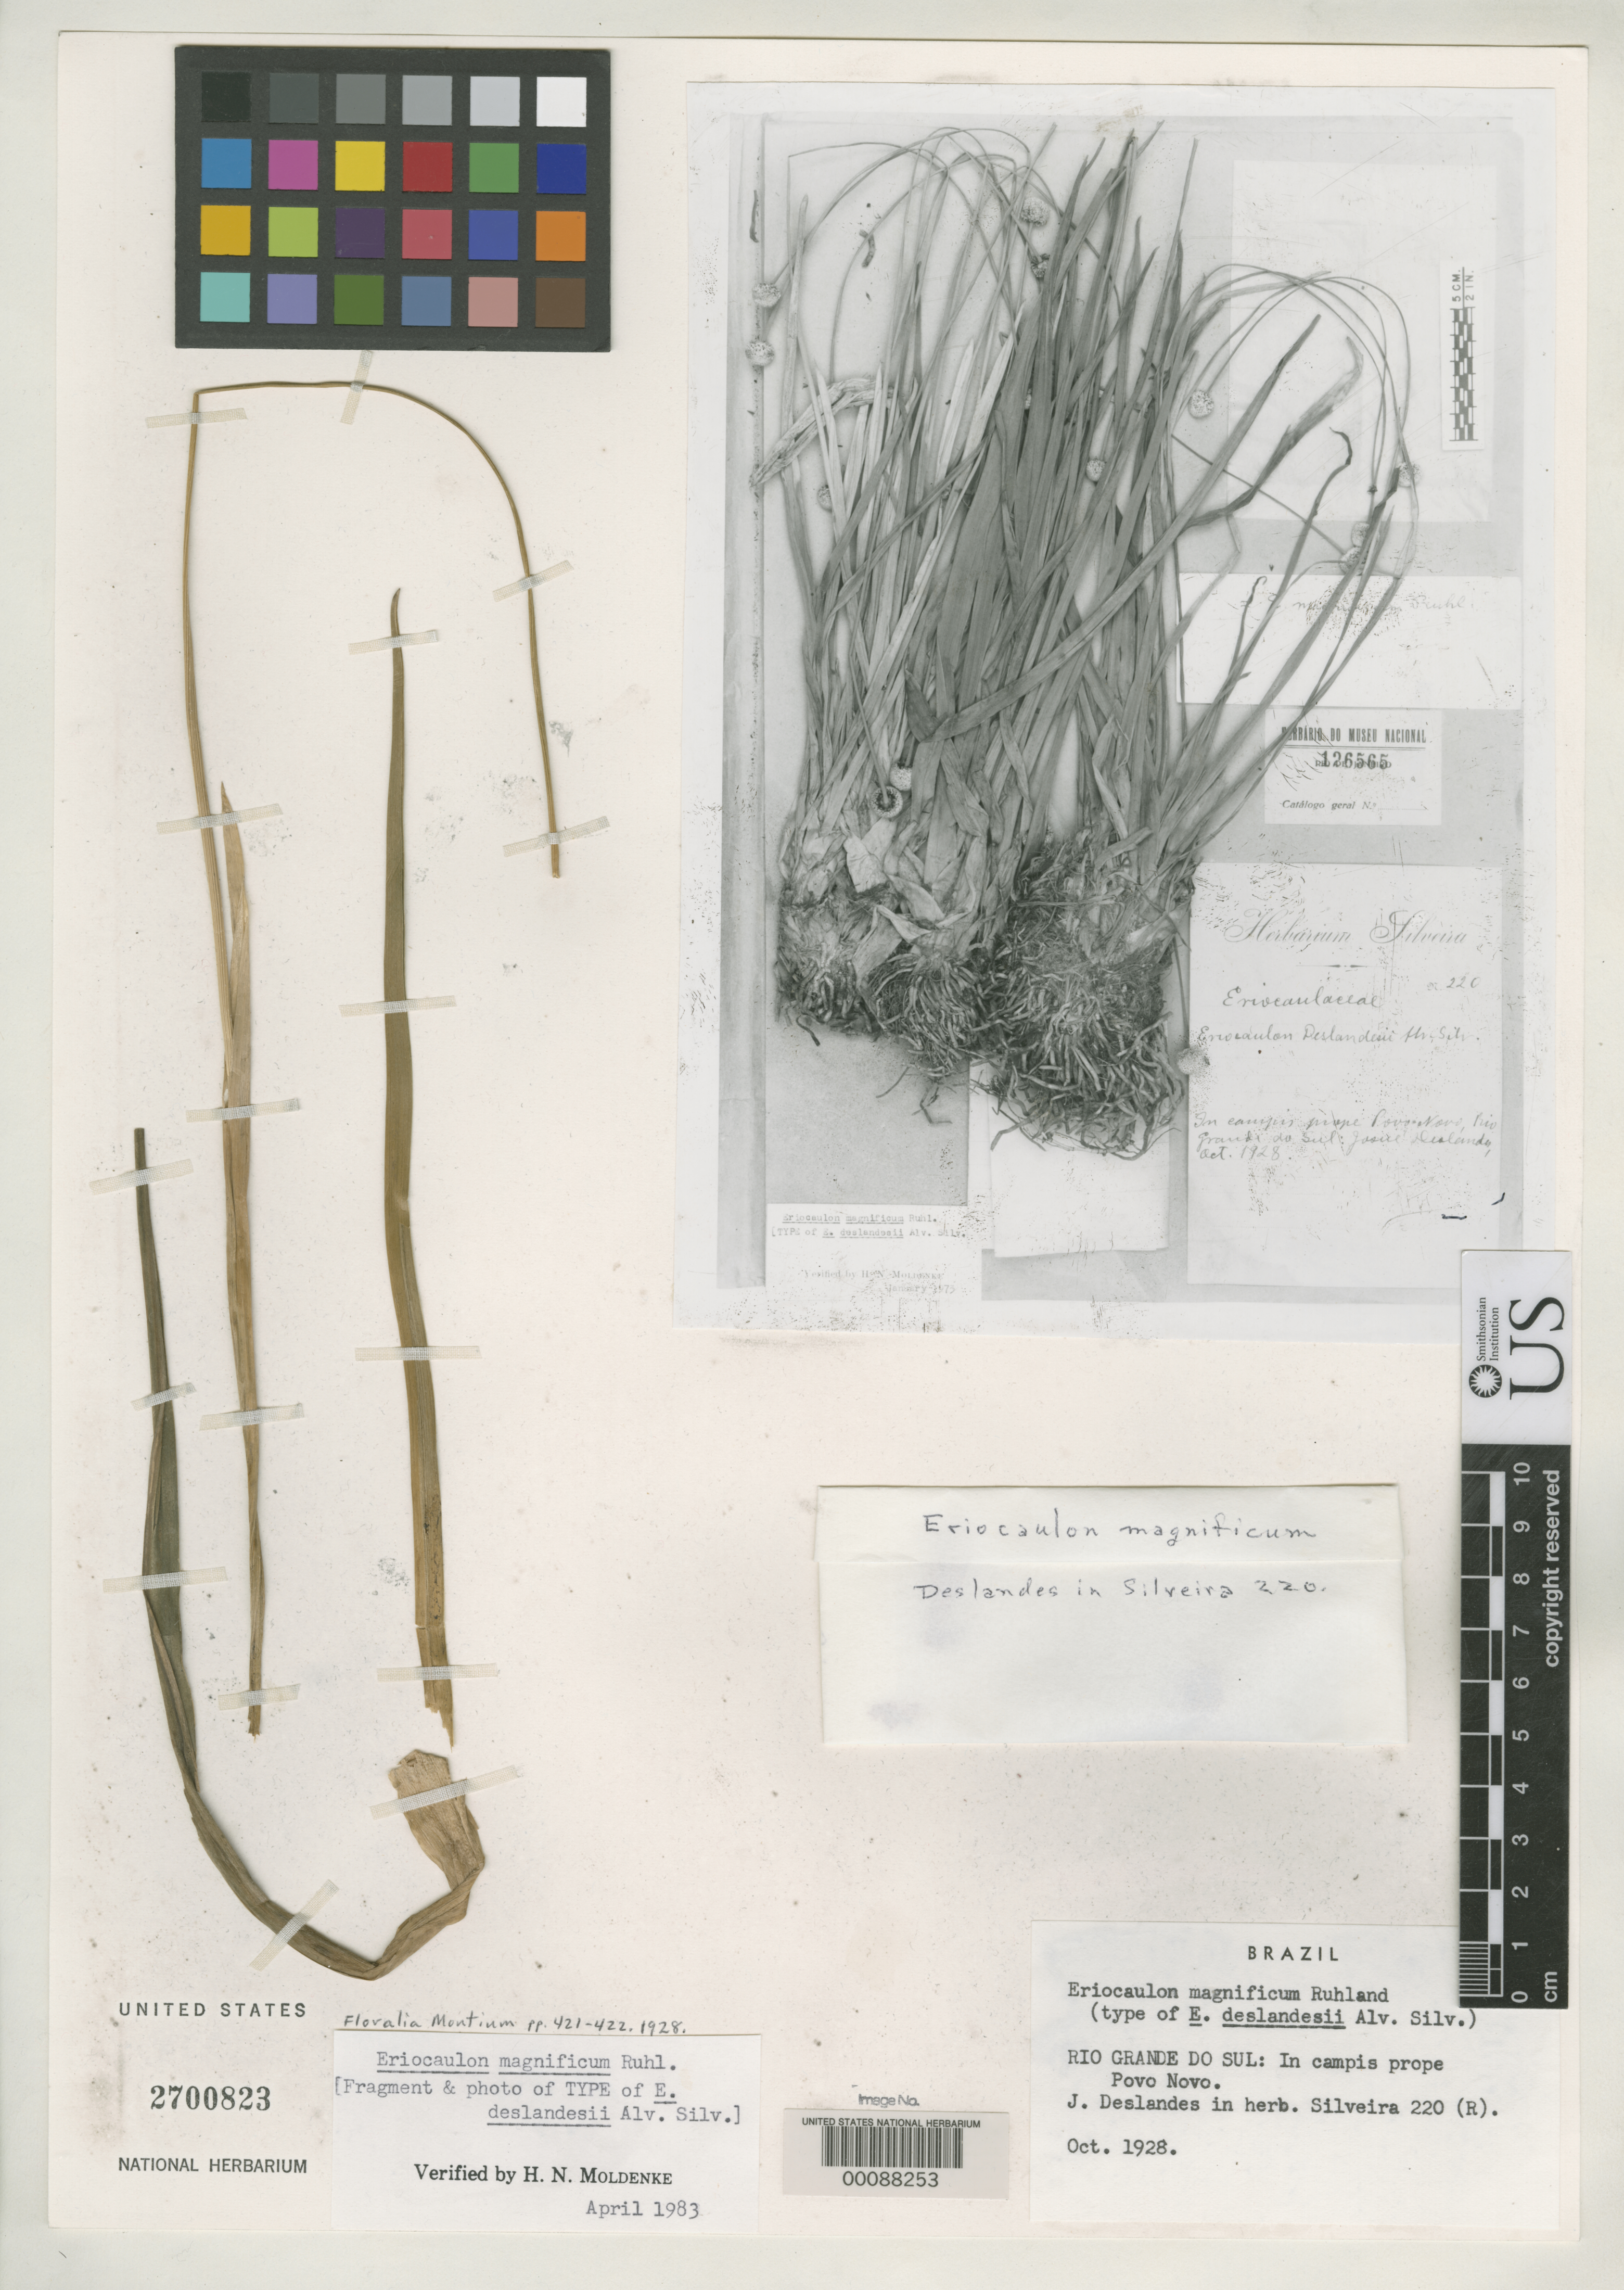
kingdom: Plantae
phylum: Tracheophyta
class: Liliopsida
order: Poales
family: Eriocaulaceae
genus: Eriocaulon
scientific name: Eriocaulon deslandesii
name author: Silveira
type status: Type Fragment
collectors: J. Deslandes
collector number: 220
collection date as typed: Oct 1928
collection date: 1928-10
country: Brazil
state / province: Rio Grande do Sul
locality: In campis prope Povo Novo.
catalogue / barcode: US 2700823